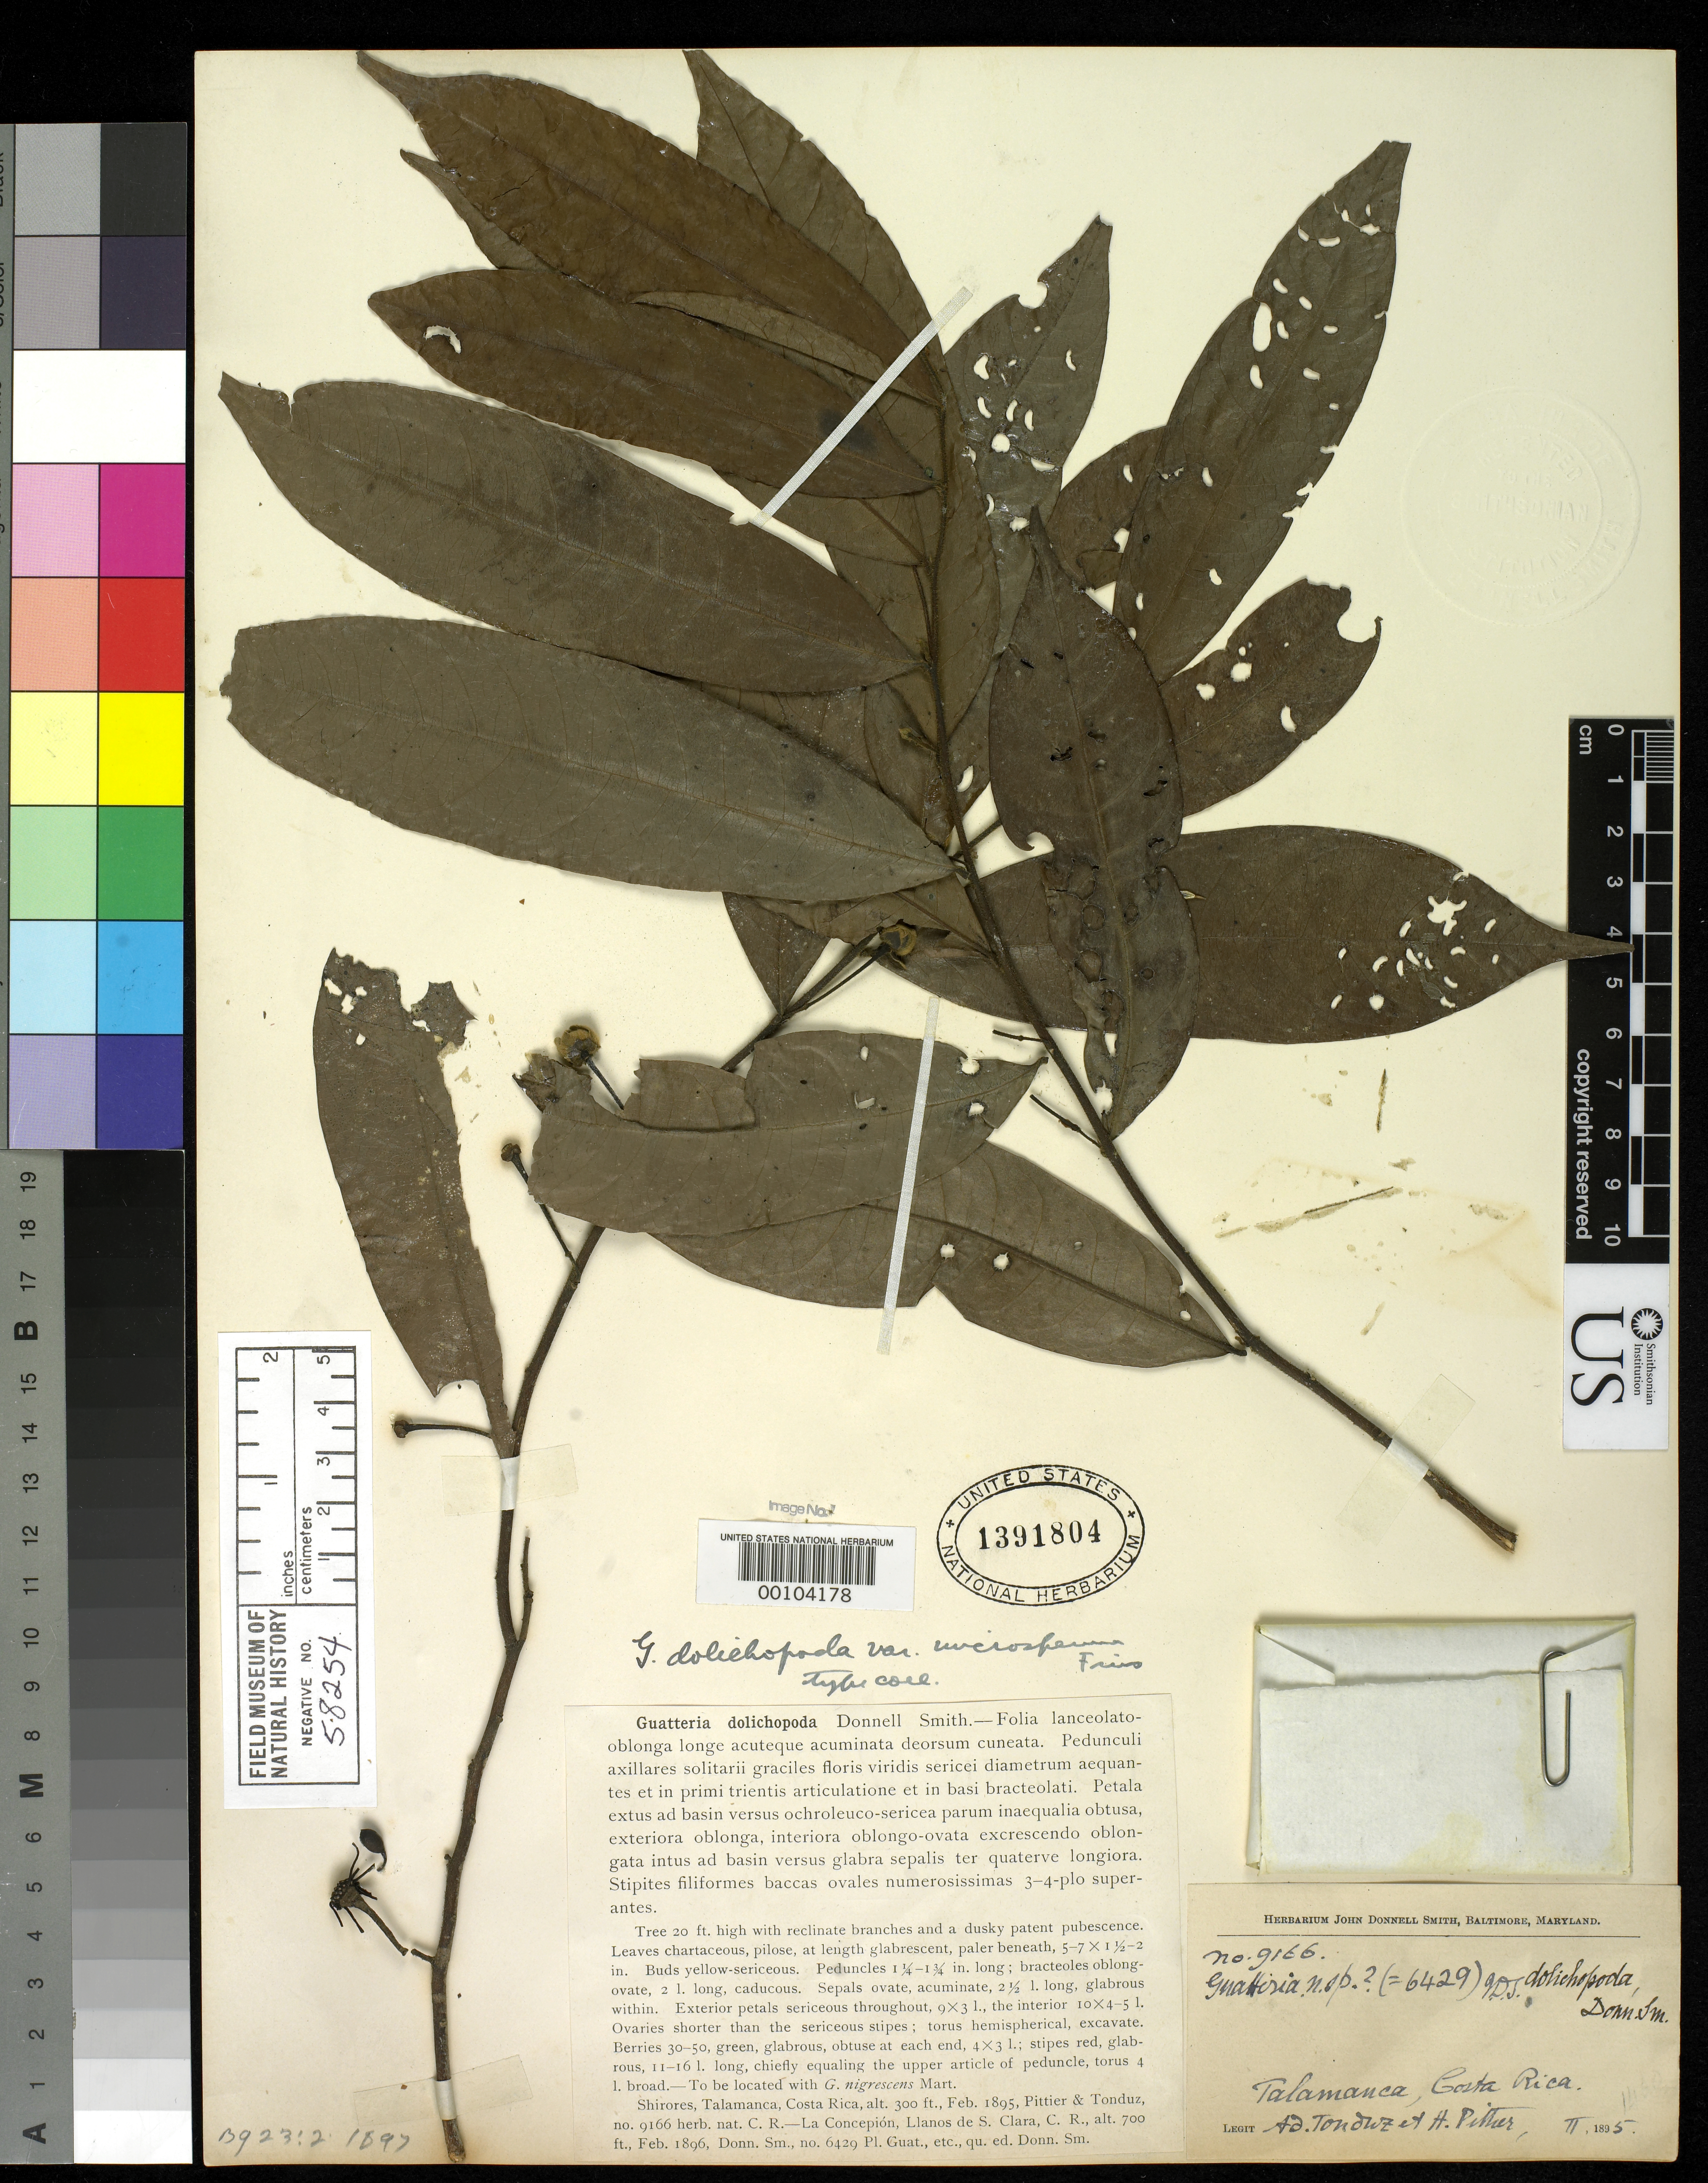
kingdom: Plantae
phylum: Tracheophyta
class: Magnoliopsida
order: Magnoliales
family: Annonaceae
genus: Guatteria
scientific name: Guatteria dolichopoda var. microsperma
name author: R.E. Fr.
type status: Isotype; Isosyntype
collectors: A. Tonduz & H. F. Pittier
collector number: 9166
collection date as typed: Feb 1895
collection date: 1895-02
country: Costa Rica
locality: Shirores, Talamanca.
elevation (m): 91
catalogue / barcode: US 1391804